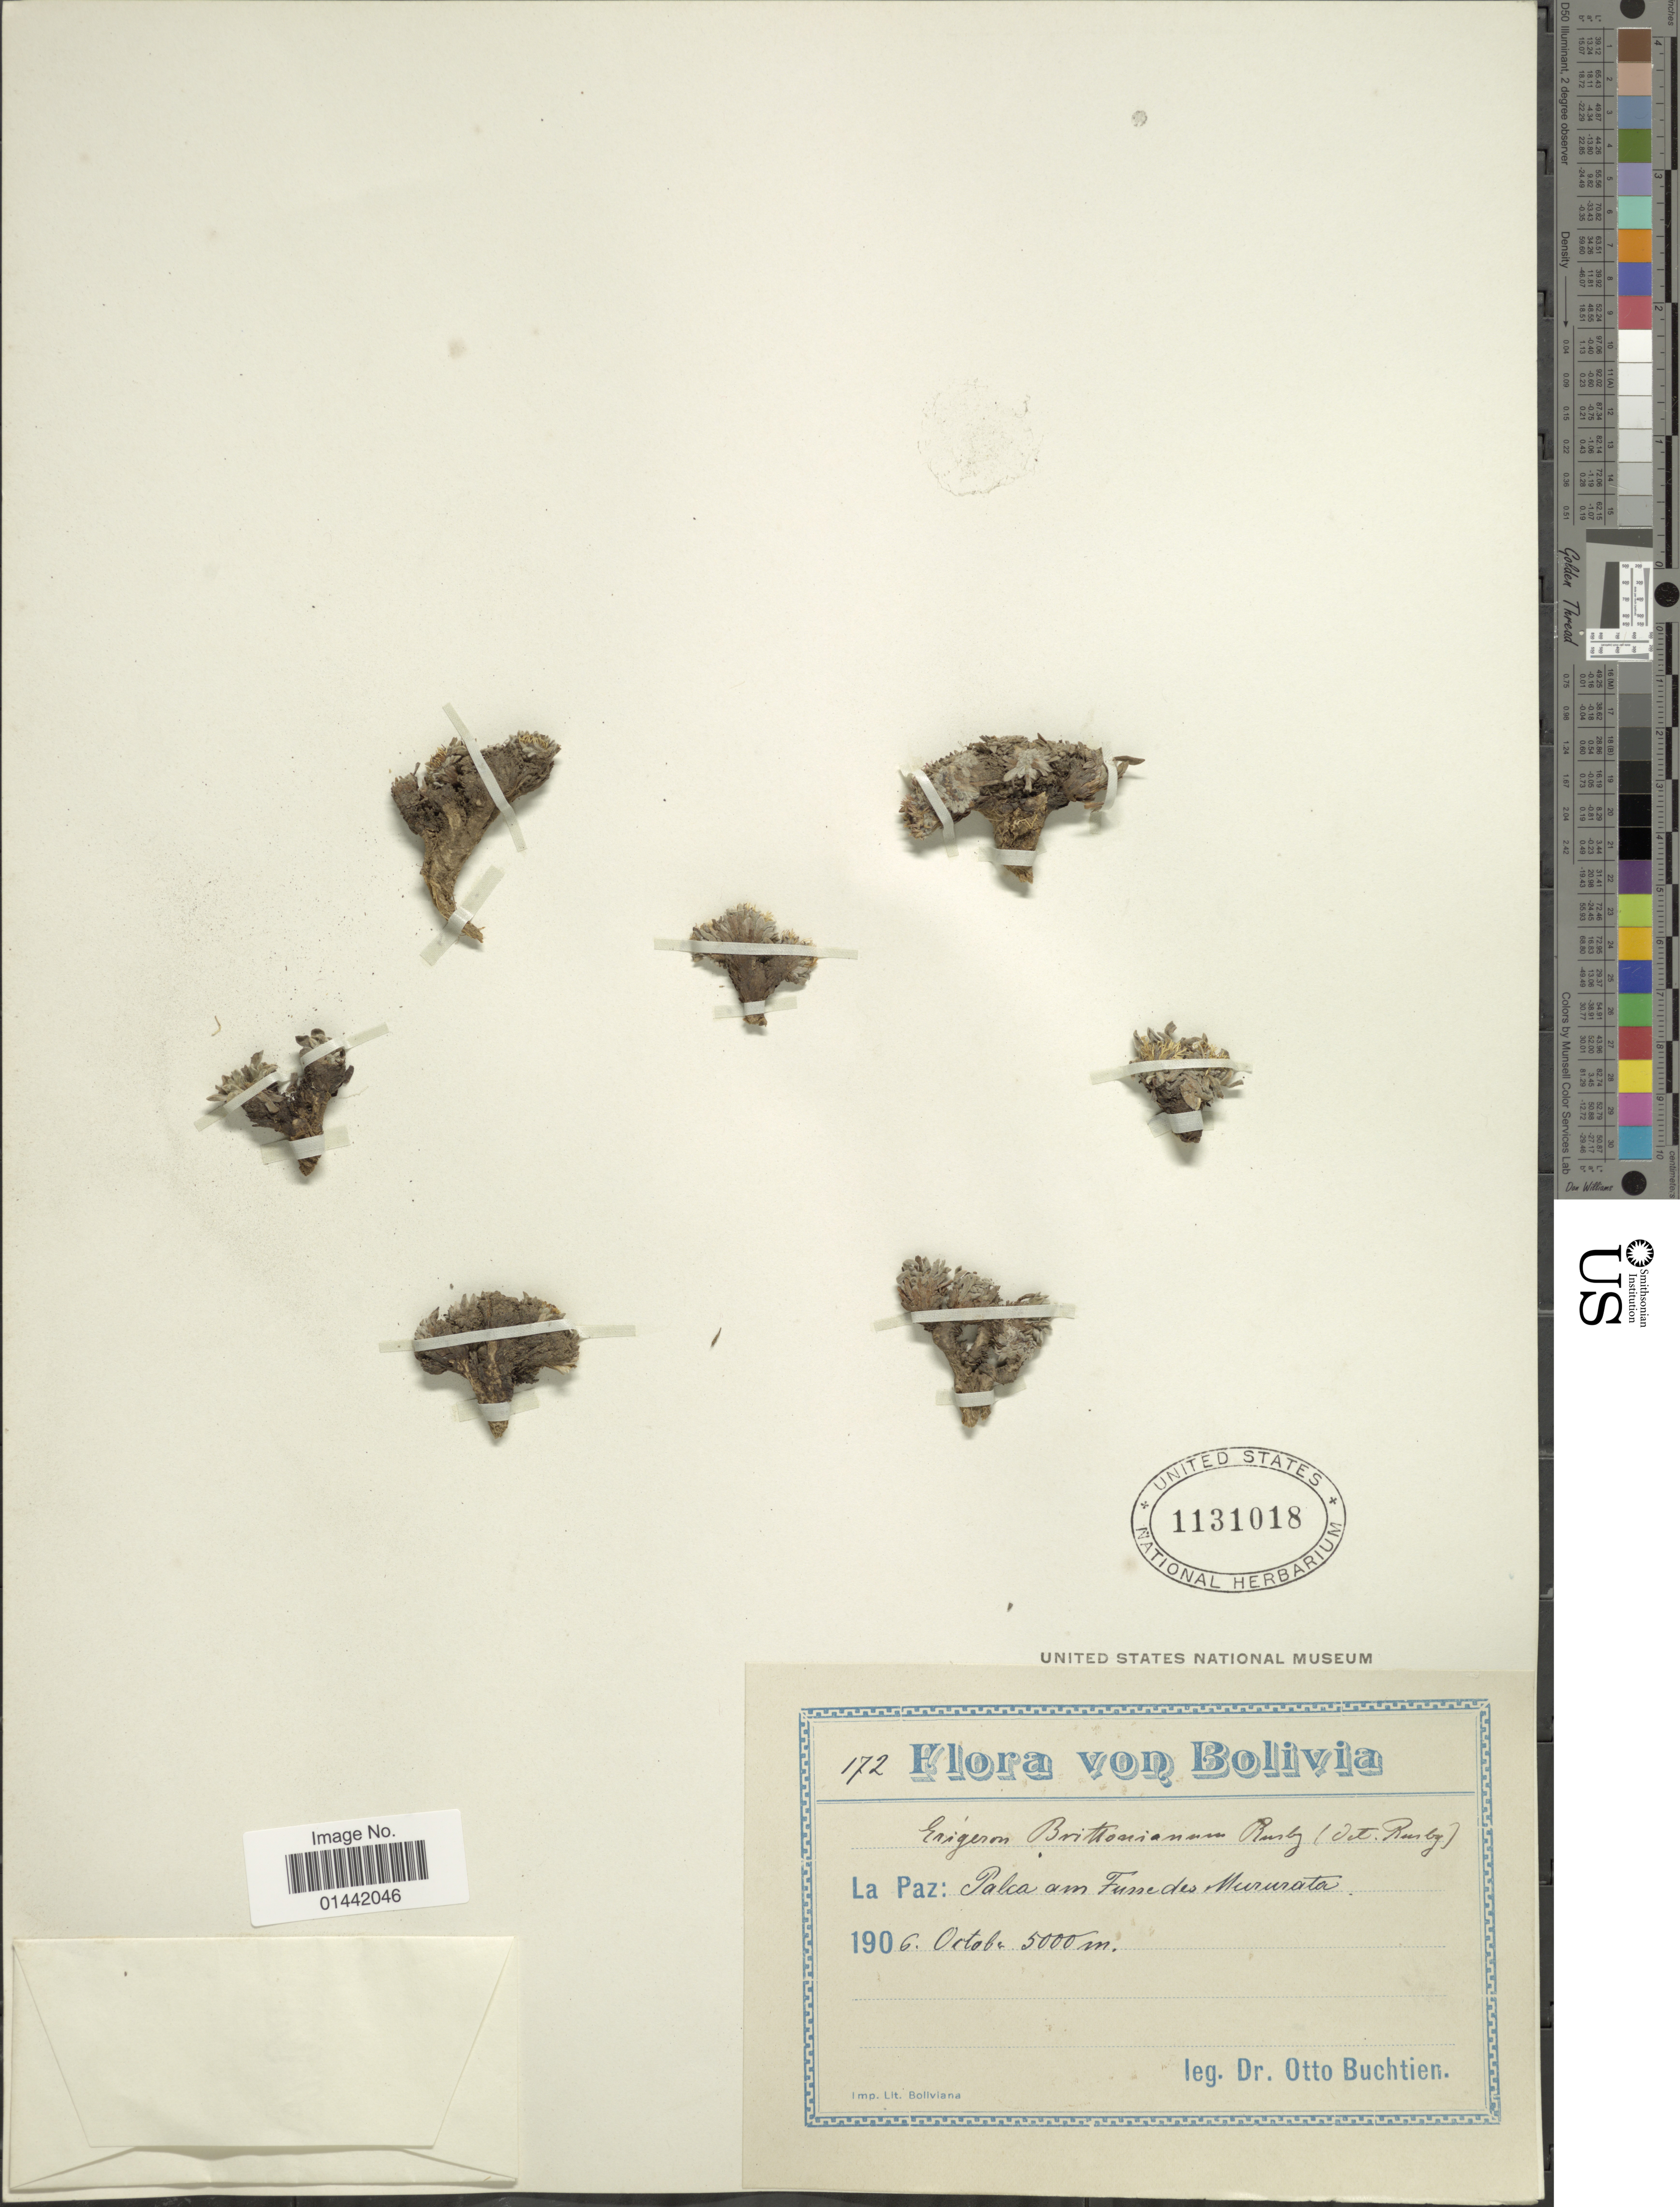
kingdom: Plantae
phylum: Tracheophyta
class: Magnoliopsida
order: Asterales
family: Asteraceae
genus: Erigeron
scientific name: Erigeron brittonianum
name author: Rusby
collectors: O. Buchtien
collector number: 172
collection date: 1906-10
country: Bolivia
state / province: La Paz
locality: Mururata, Ortona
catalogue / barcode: US 1131018